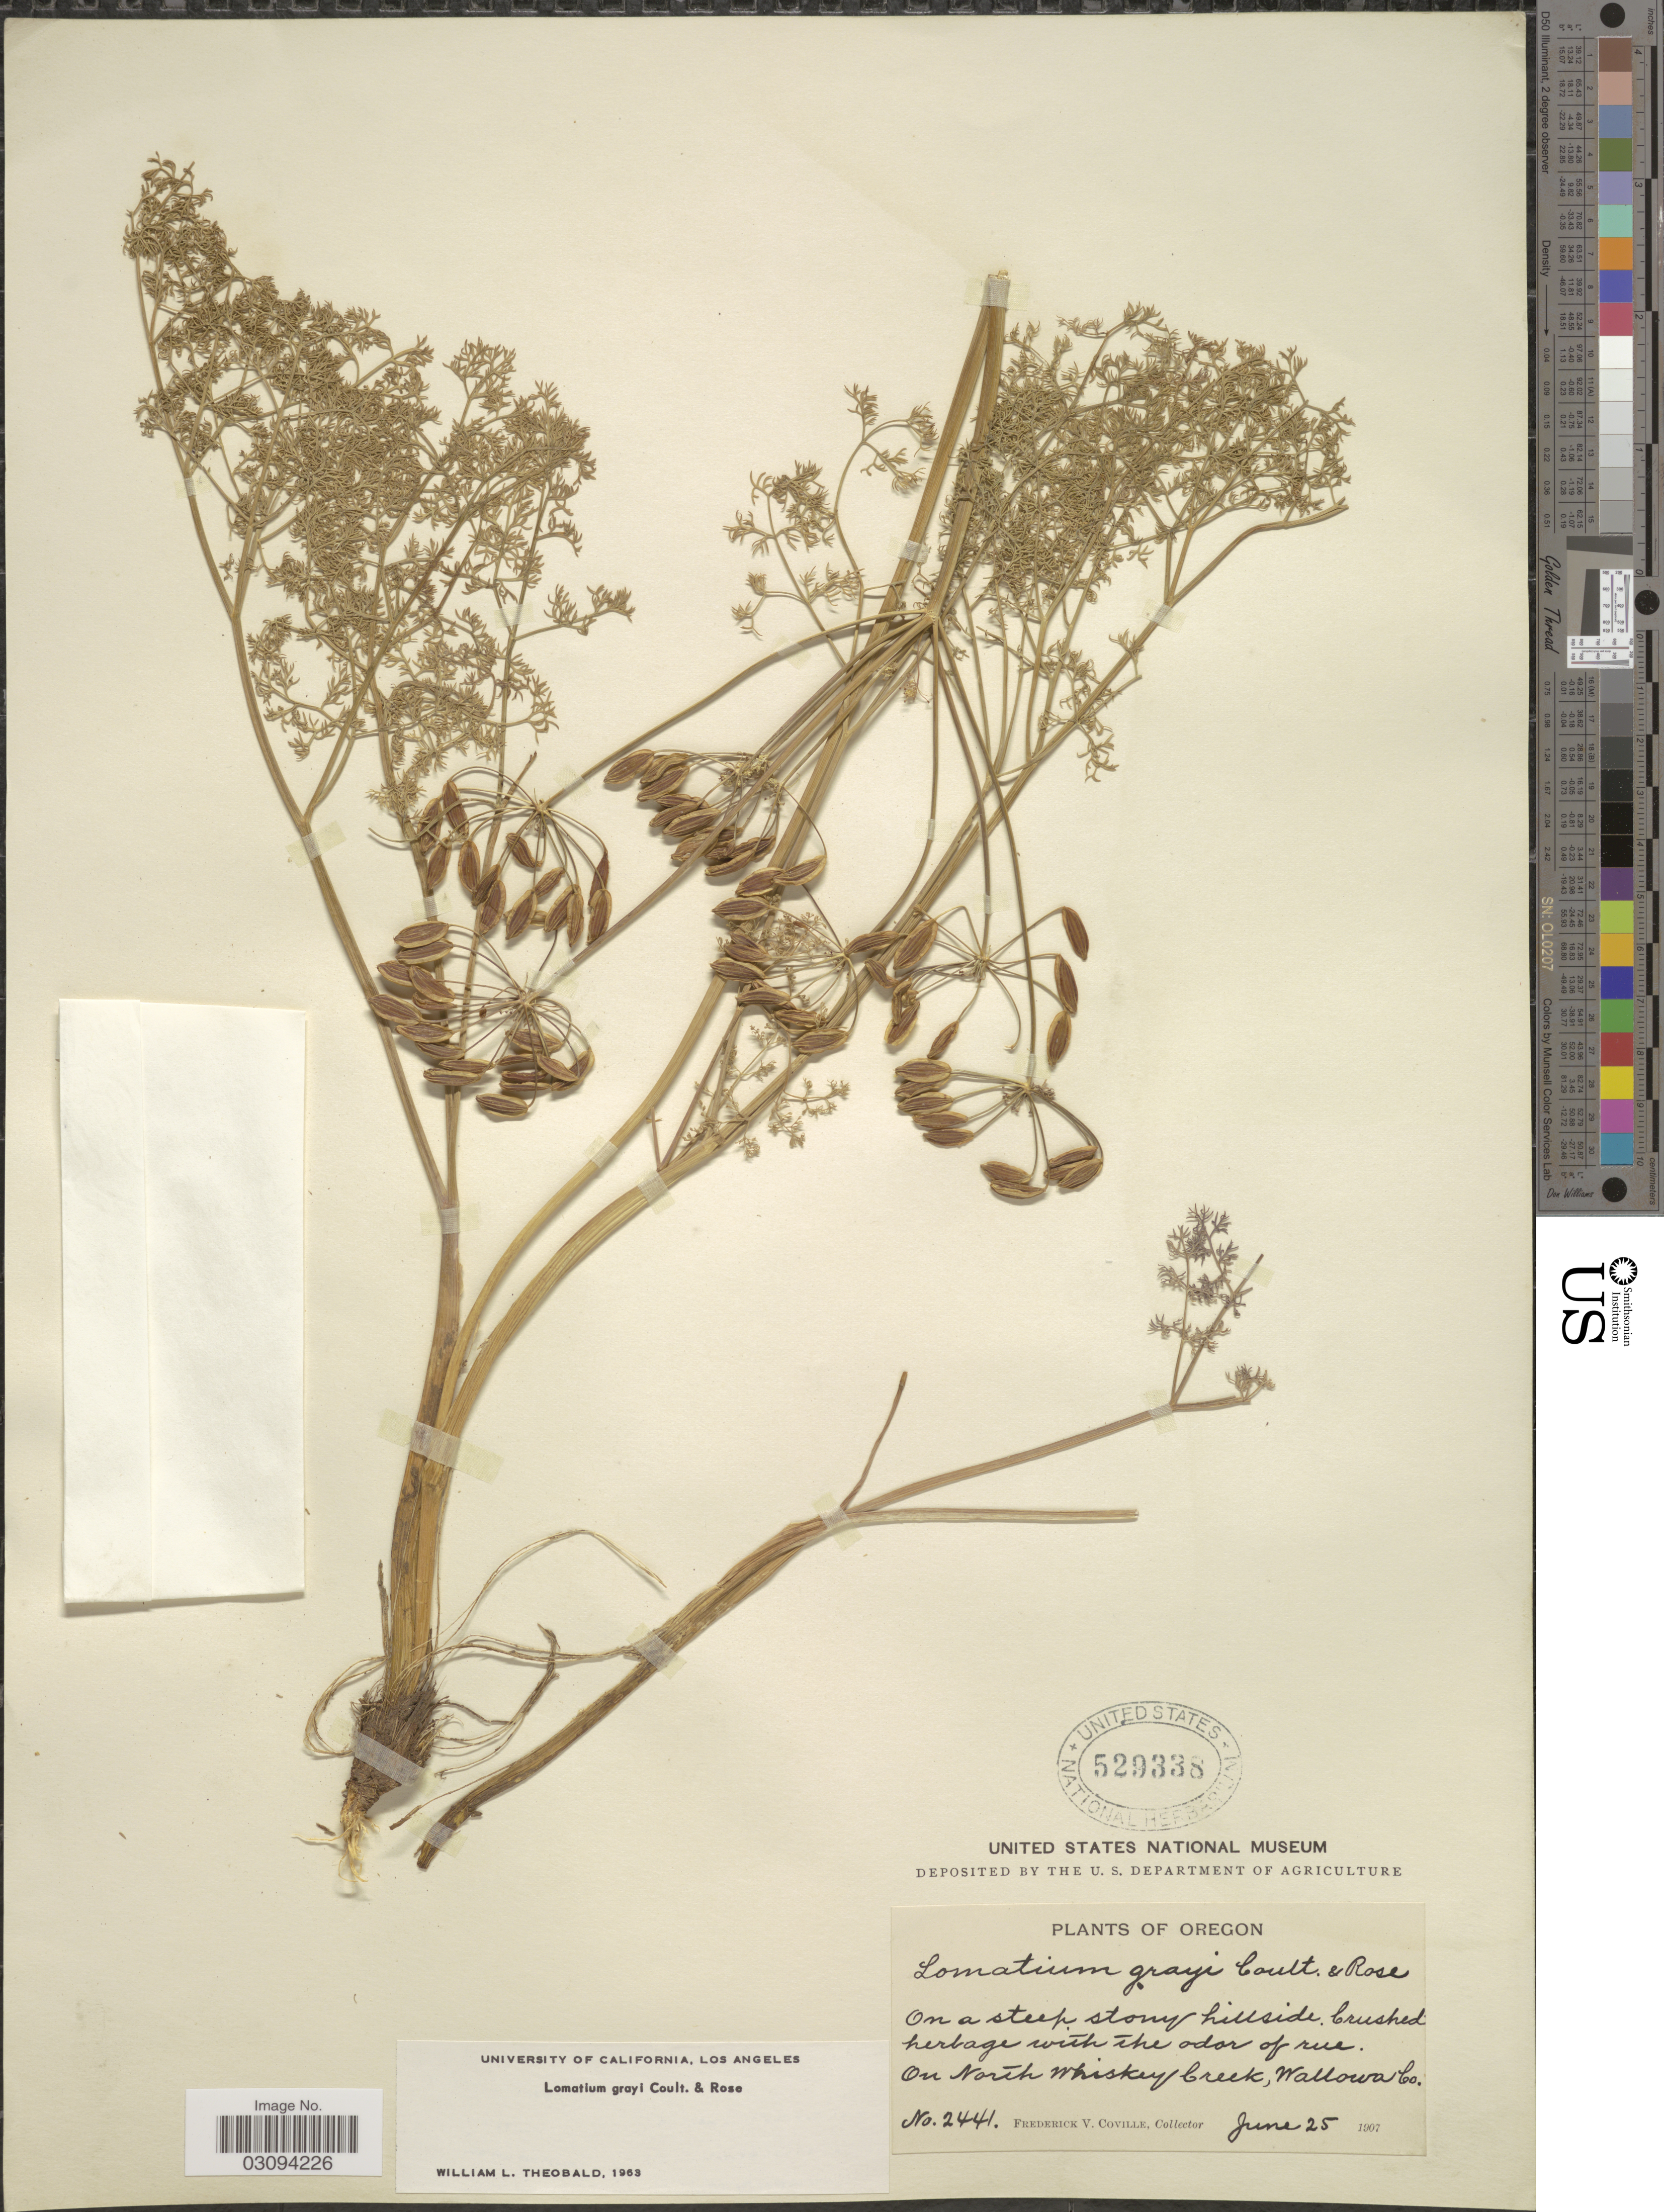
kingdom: Plantae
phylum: Tracheophyta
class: Magnoliopsida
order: Apiales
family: Apiaceae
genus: Lomatium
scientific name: Lomatium grayi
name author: (J.M. Coult. & Rose) J.M. Coult. & Rose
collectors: F. V. Coville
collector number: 2441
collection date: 1907-06-25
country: United States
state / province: Oregon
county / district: Wallowa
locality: On North Whiskey Creek, Wallowa Co.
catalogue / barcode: US 529338